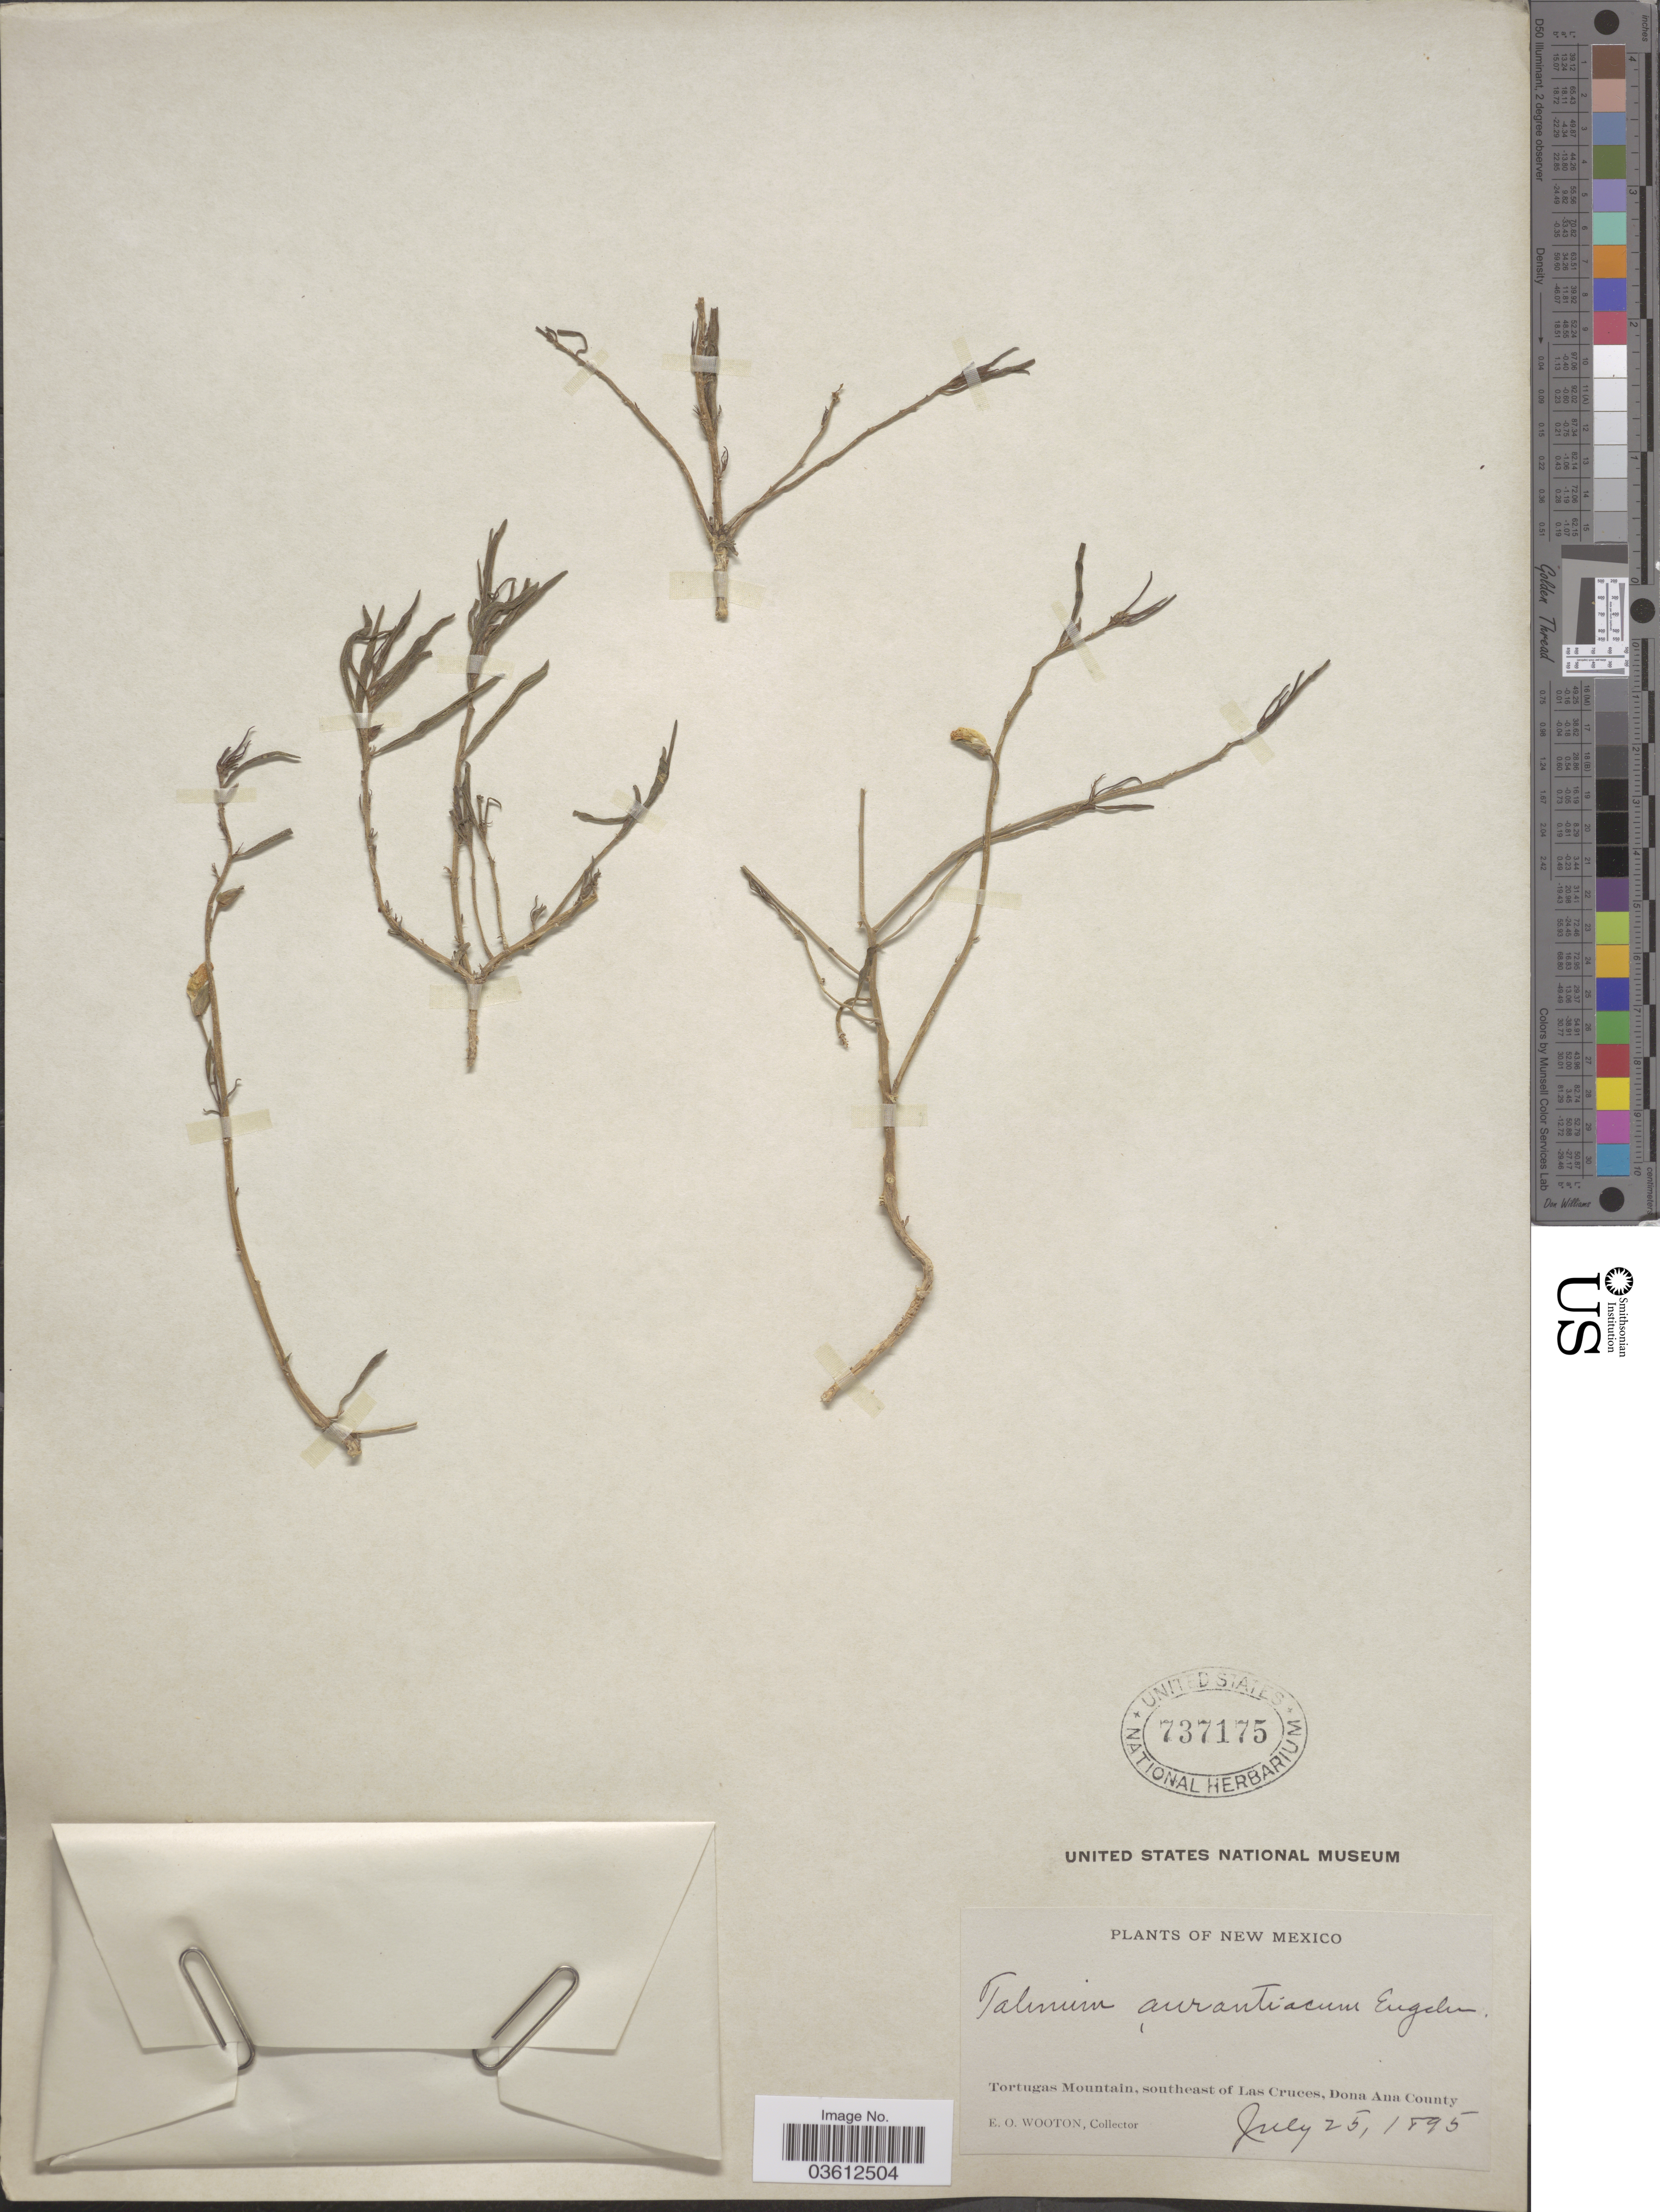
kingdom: Plantae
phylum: Tracheophyta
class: Magnoliopsida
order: Caryophyllales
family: Talinaceae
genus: Talinum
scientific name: Talinum aurantiacum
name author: Engelm. in A. Gray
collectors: E. O. Wooton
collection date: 1895-07-25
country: United States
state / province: New Mexico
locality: Tortugas Mountain, southeast of Las Cruces, Dona Ana County.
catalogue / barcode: US 737175